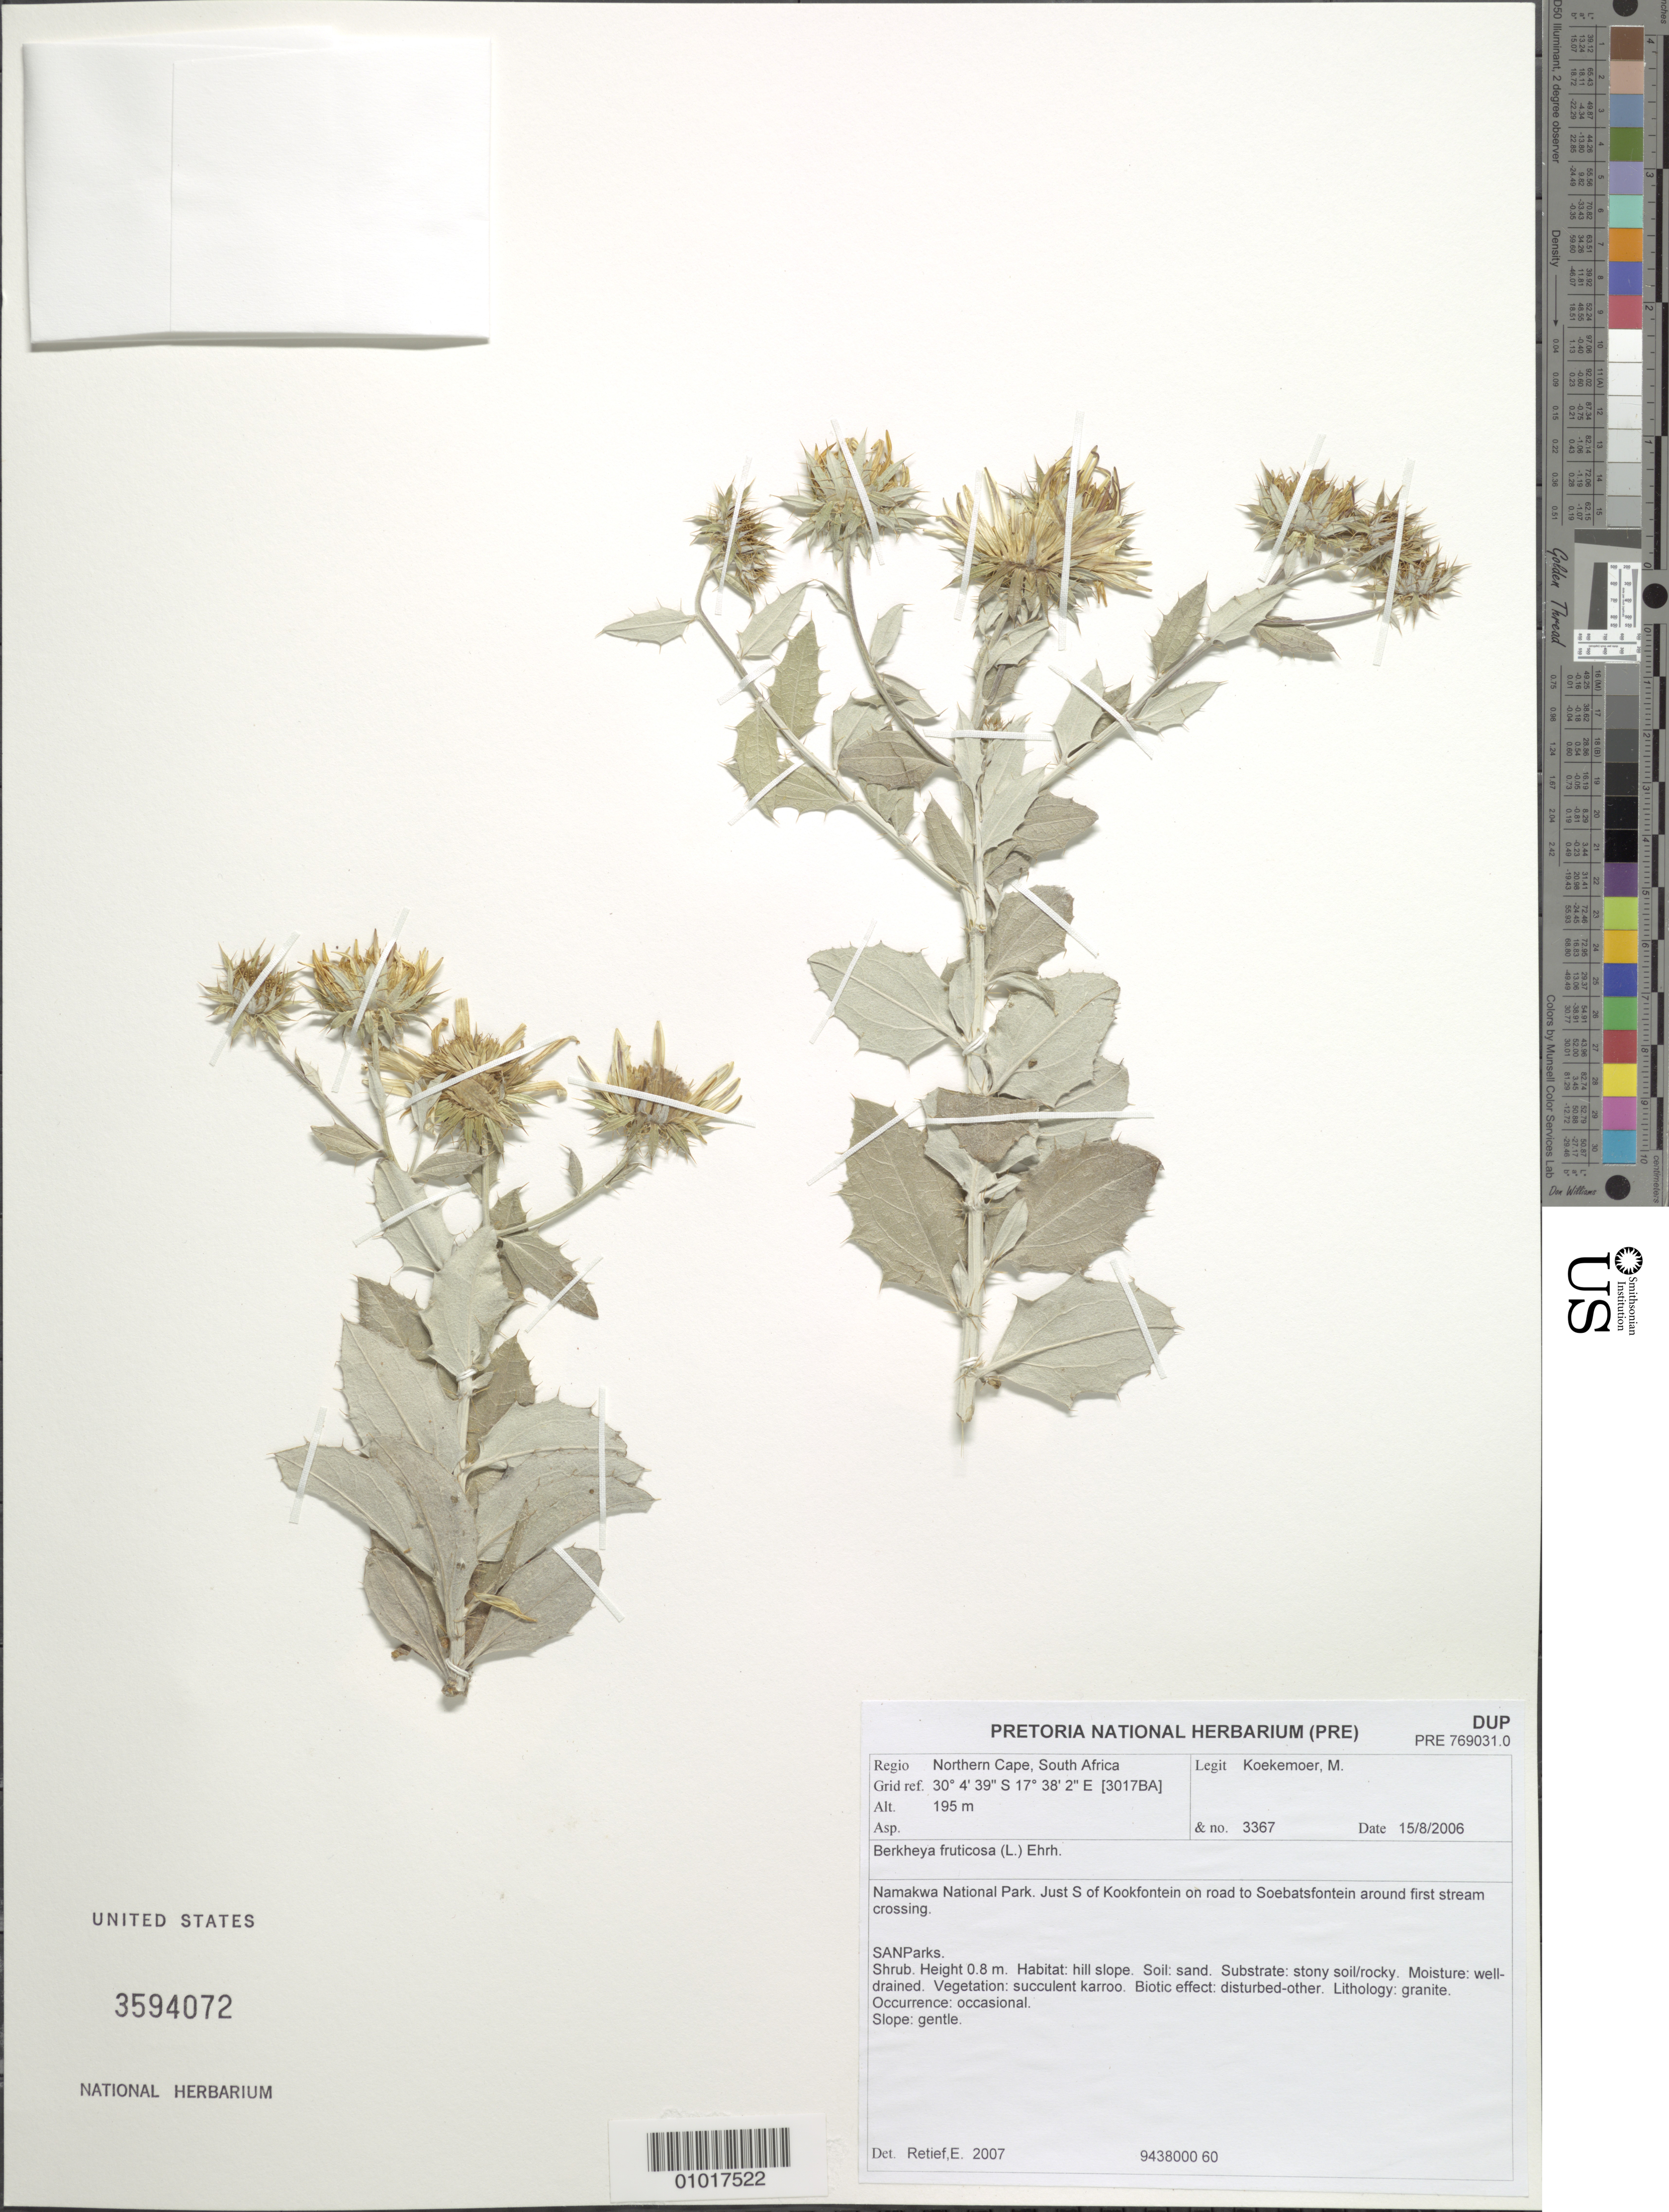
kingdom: Plantae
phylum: Tracheophyta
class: Magnoliopsida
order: Asterales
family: Asteraceae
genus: Berkheya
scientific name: Berkheya fruticosa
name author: (L.) Ehrh.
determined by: Retief, E.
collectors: M. Koekemoer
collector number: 3367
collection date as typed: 15 August 2006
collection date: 2006-08-15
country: South Africa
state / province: Northern Cape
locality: Namakwa National Park. Just S of Kookfontein on road to Soebatsfontein around first stream crossing.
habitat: Hill slope. Soil: sand. Substrate: stony soil/rocky. Moisture; well-drained. Vegetation: succulent karroo. Biotic effect: disturbed-other…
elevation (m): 195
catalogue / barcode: US 3594072